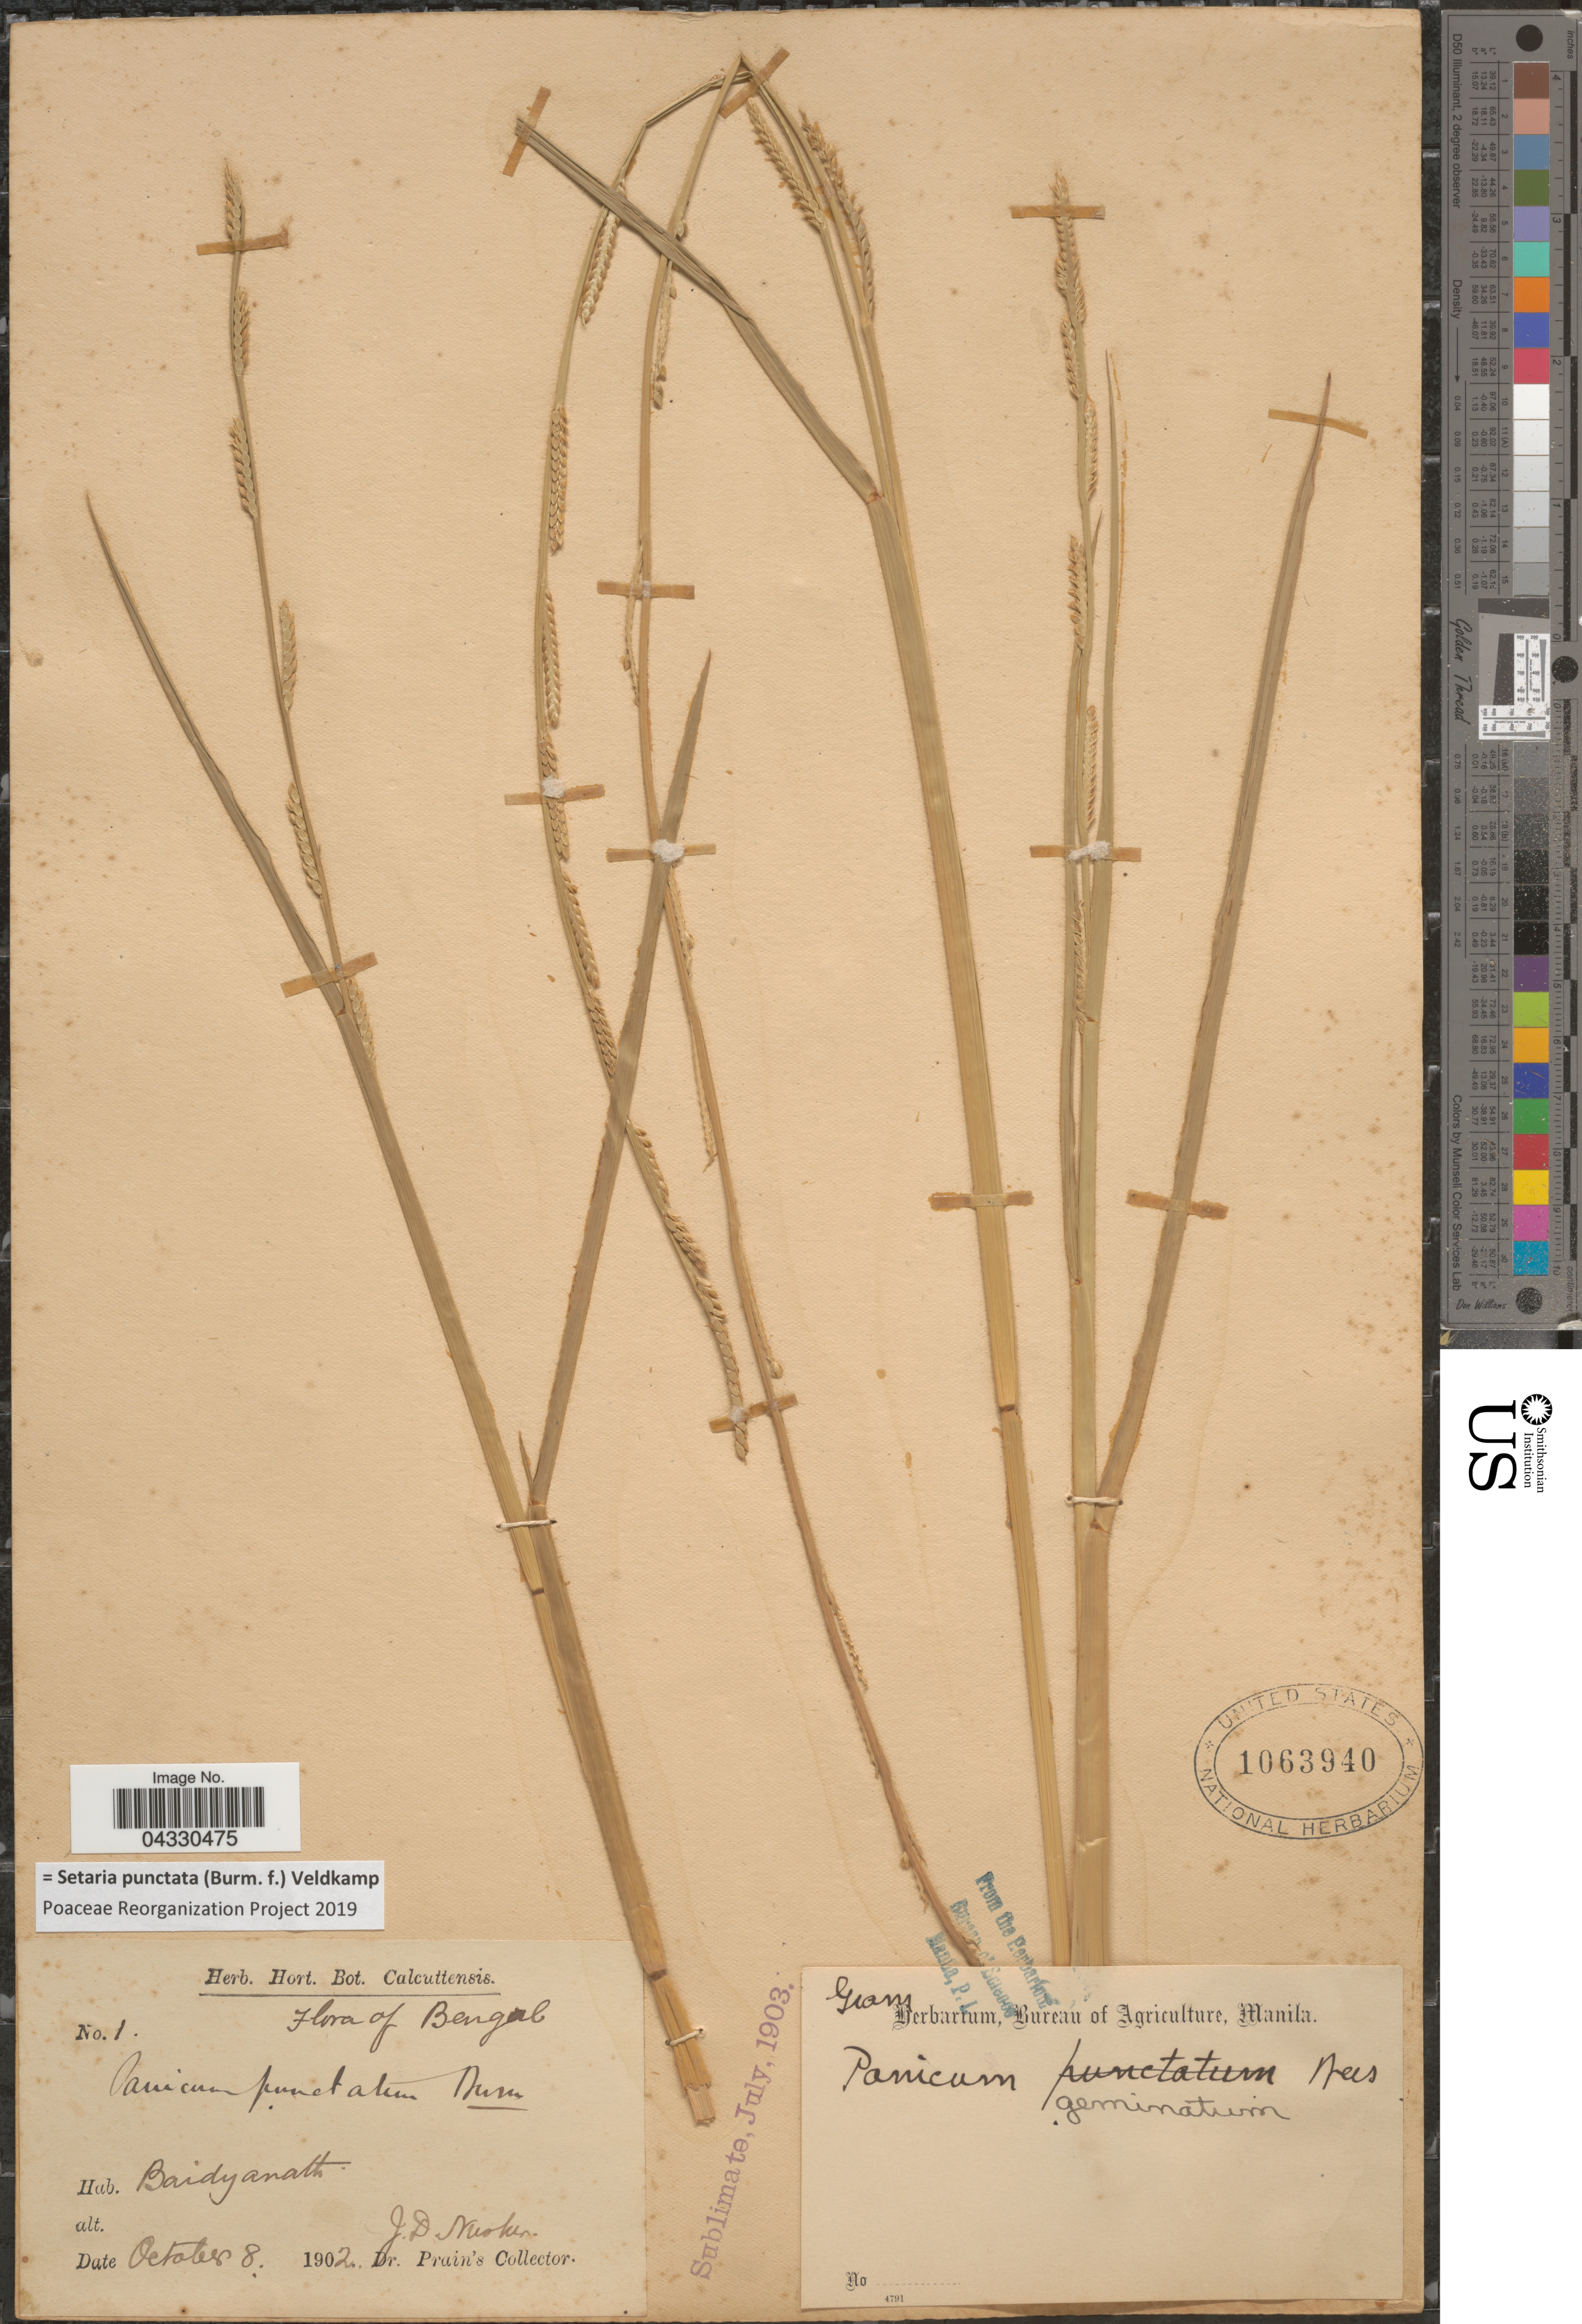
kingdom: Plantae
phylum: Tracheophyta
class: Liliopsida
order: Poales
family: Poaceae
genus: Setaria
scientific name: Setaria punctata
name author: (Burm. f.) Veldkamp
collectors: J. D. Nusker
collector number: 1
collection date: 1902-10-08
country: India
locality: Bengal. Baidyanath.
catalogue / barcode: US 1063940